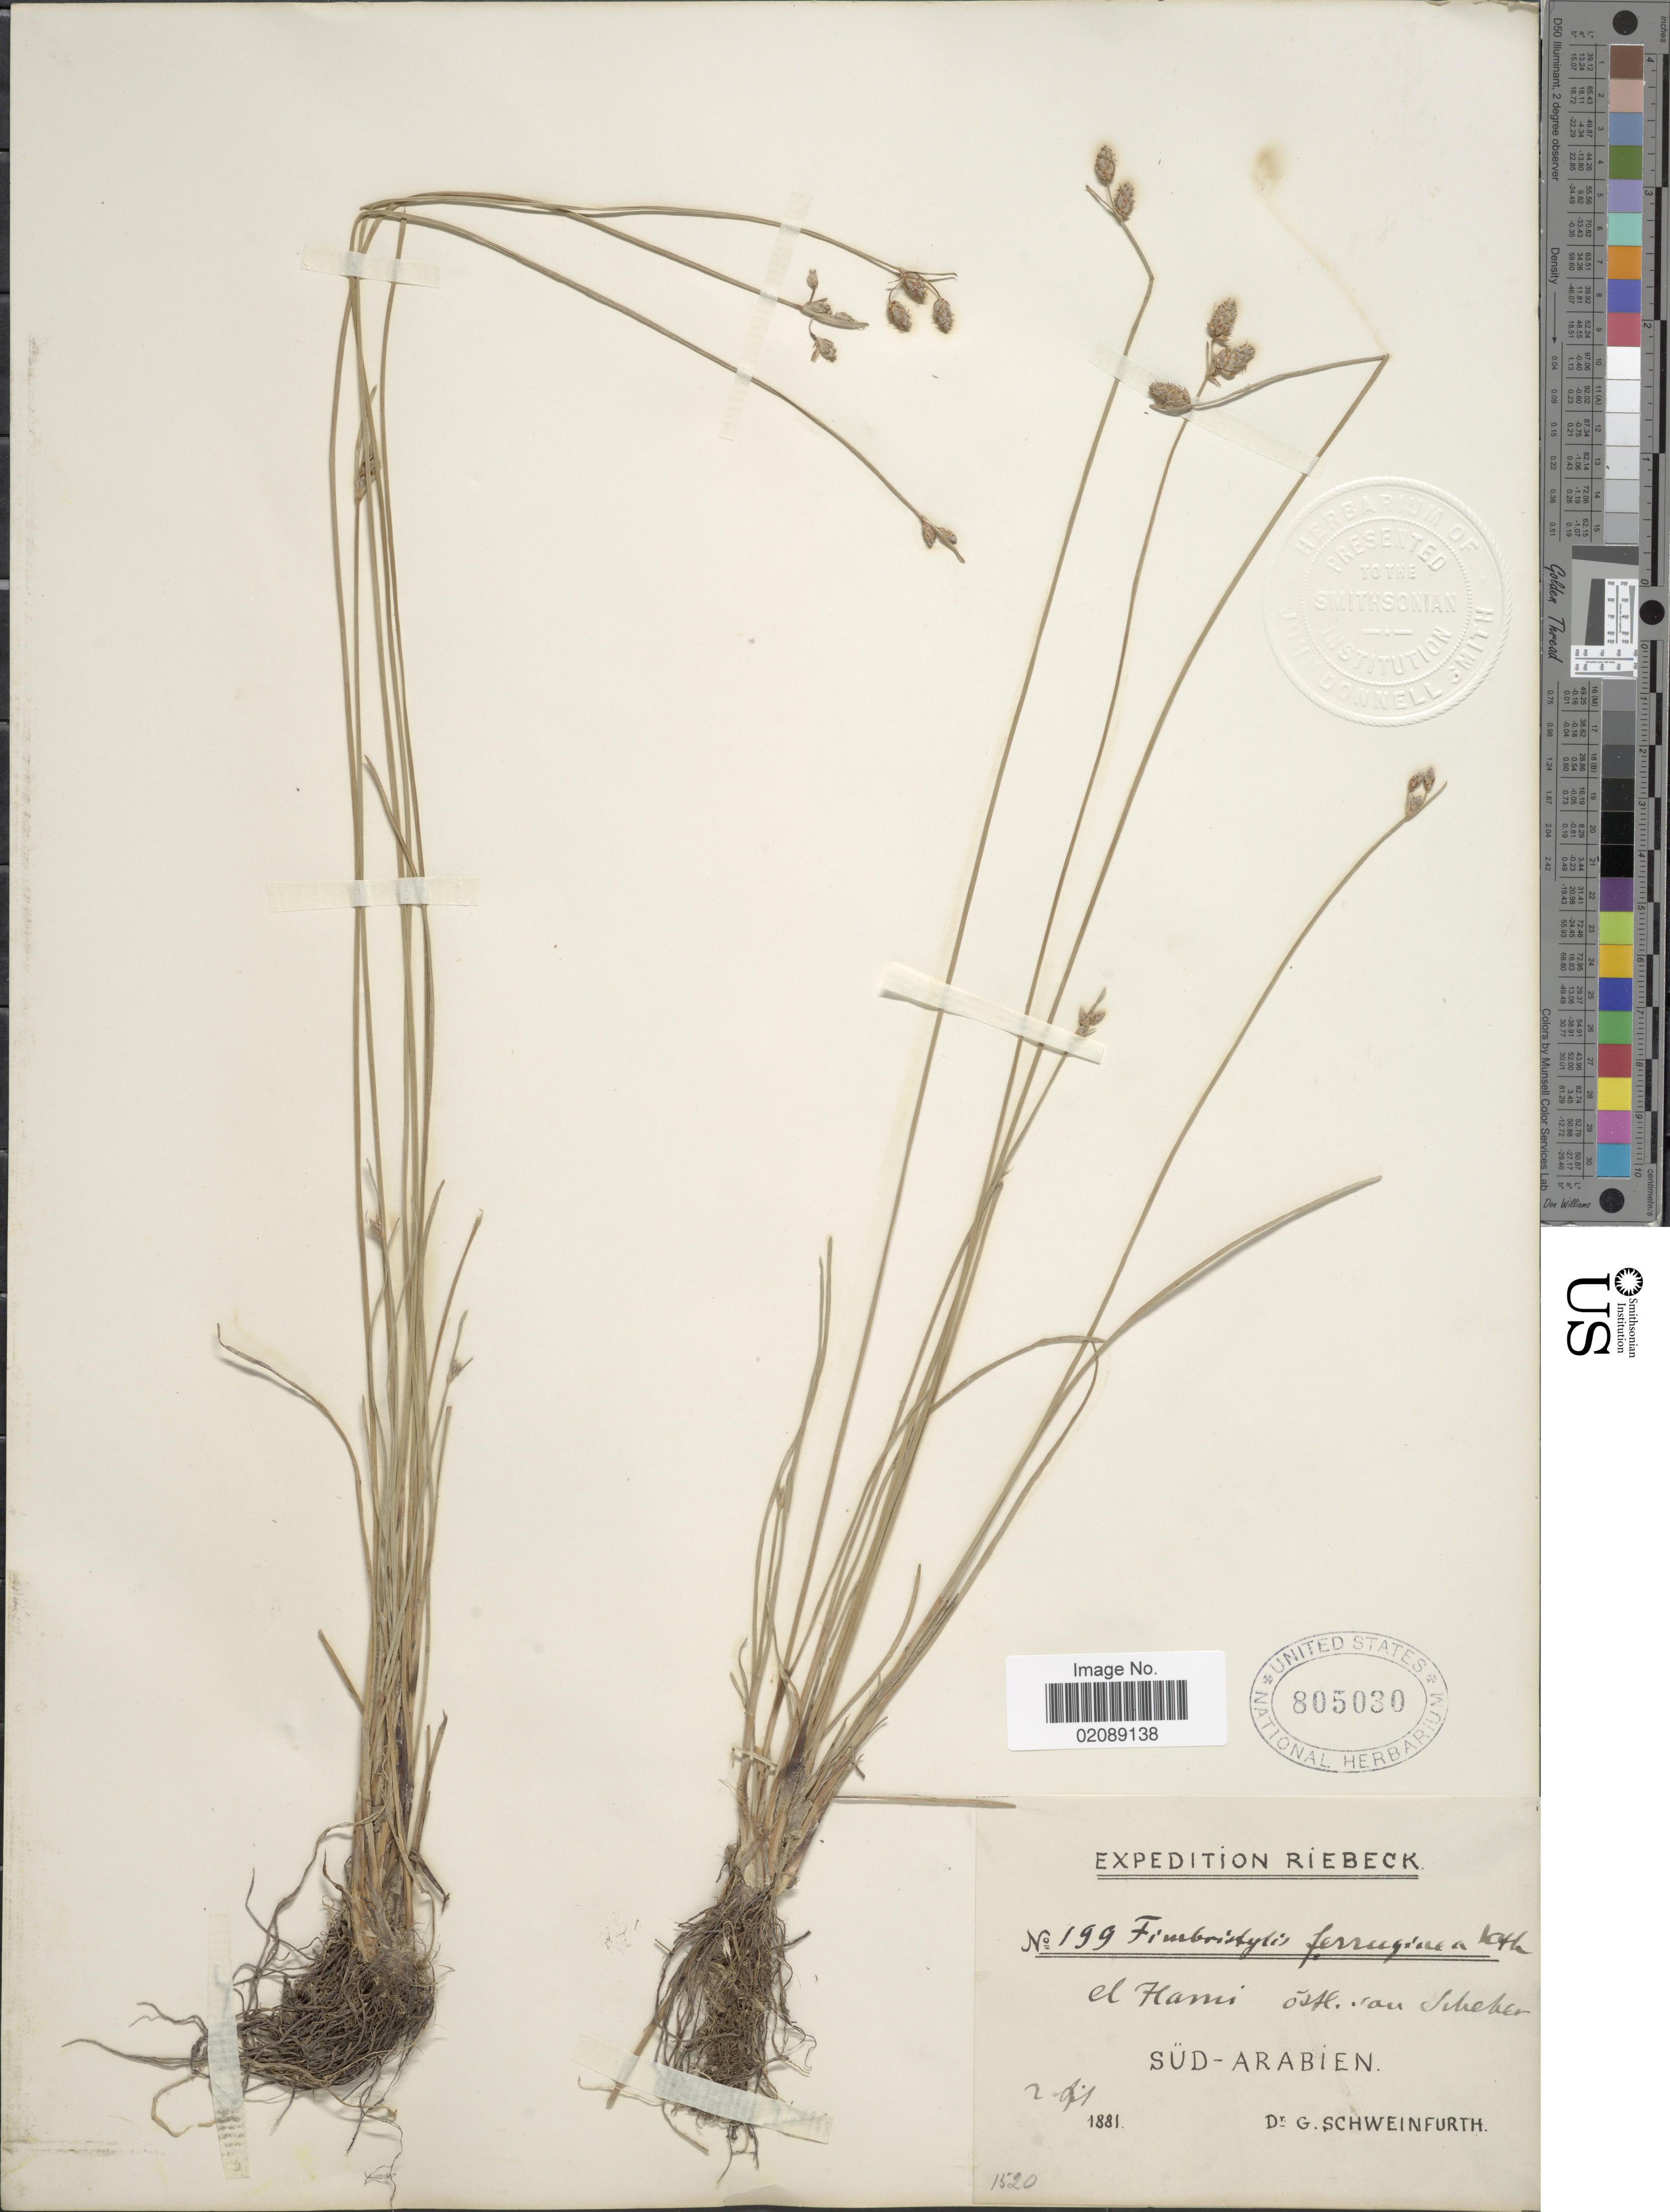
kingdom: Plantae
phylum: Tracheophyta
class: Liliopsida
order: Poales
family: Cyperaceae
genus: Fimbristylis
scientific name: Fimbristylis ferruginea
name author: (L.) Vahl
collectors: G. A. Schweinfurth (herbarium)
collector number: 199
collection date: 1881-04-02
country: Yemen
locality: Riebeck, Süd-Arabien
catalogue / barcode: US 805030